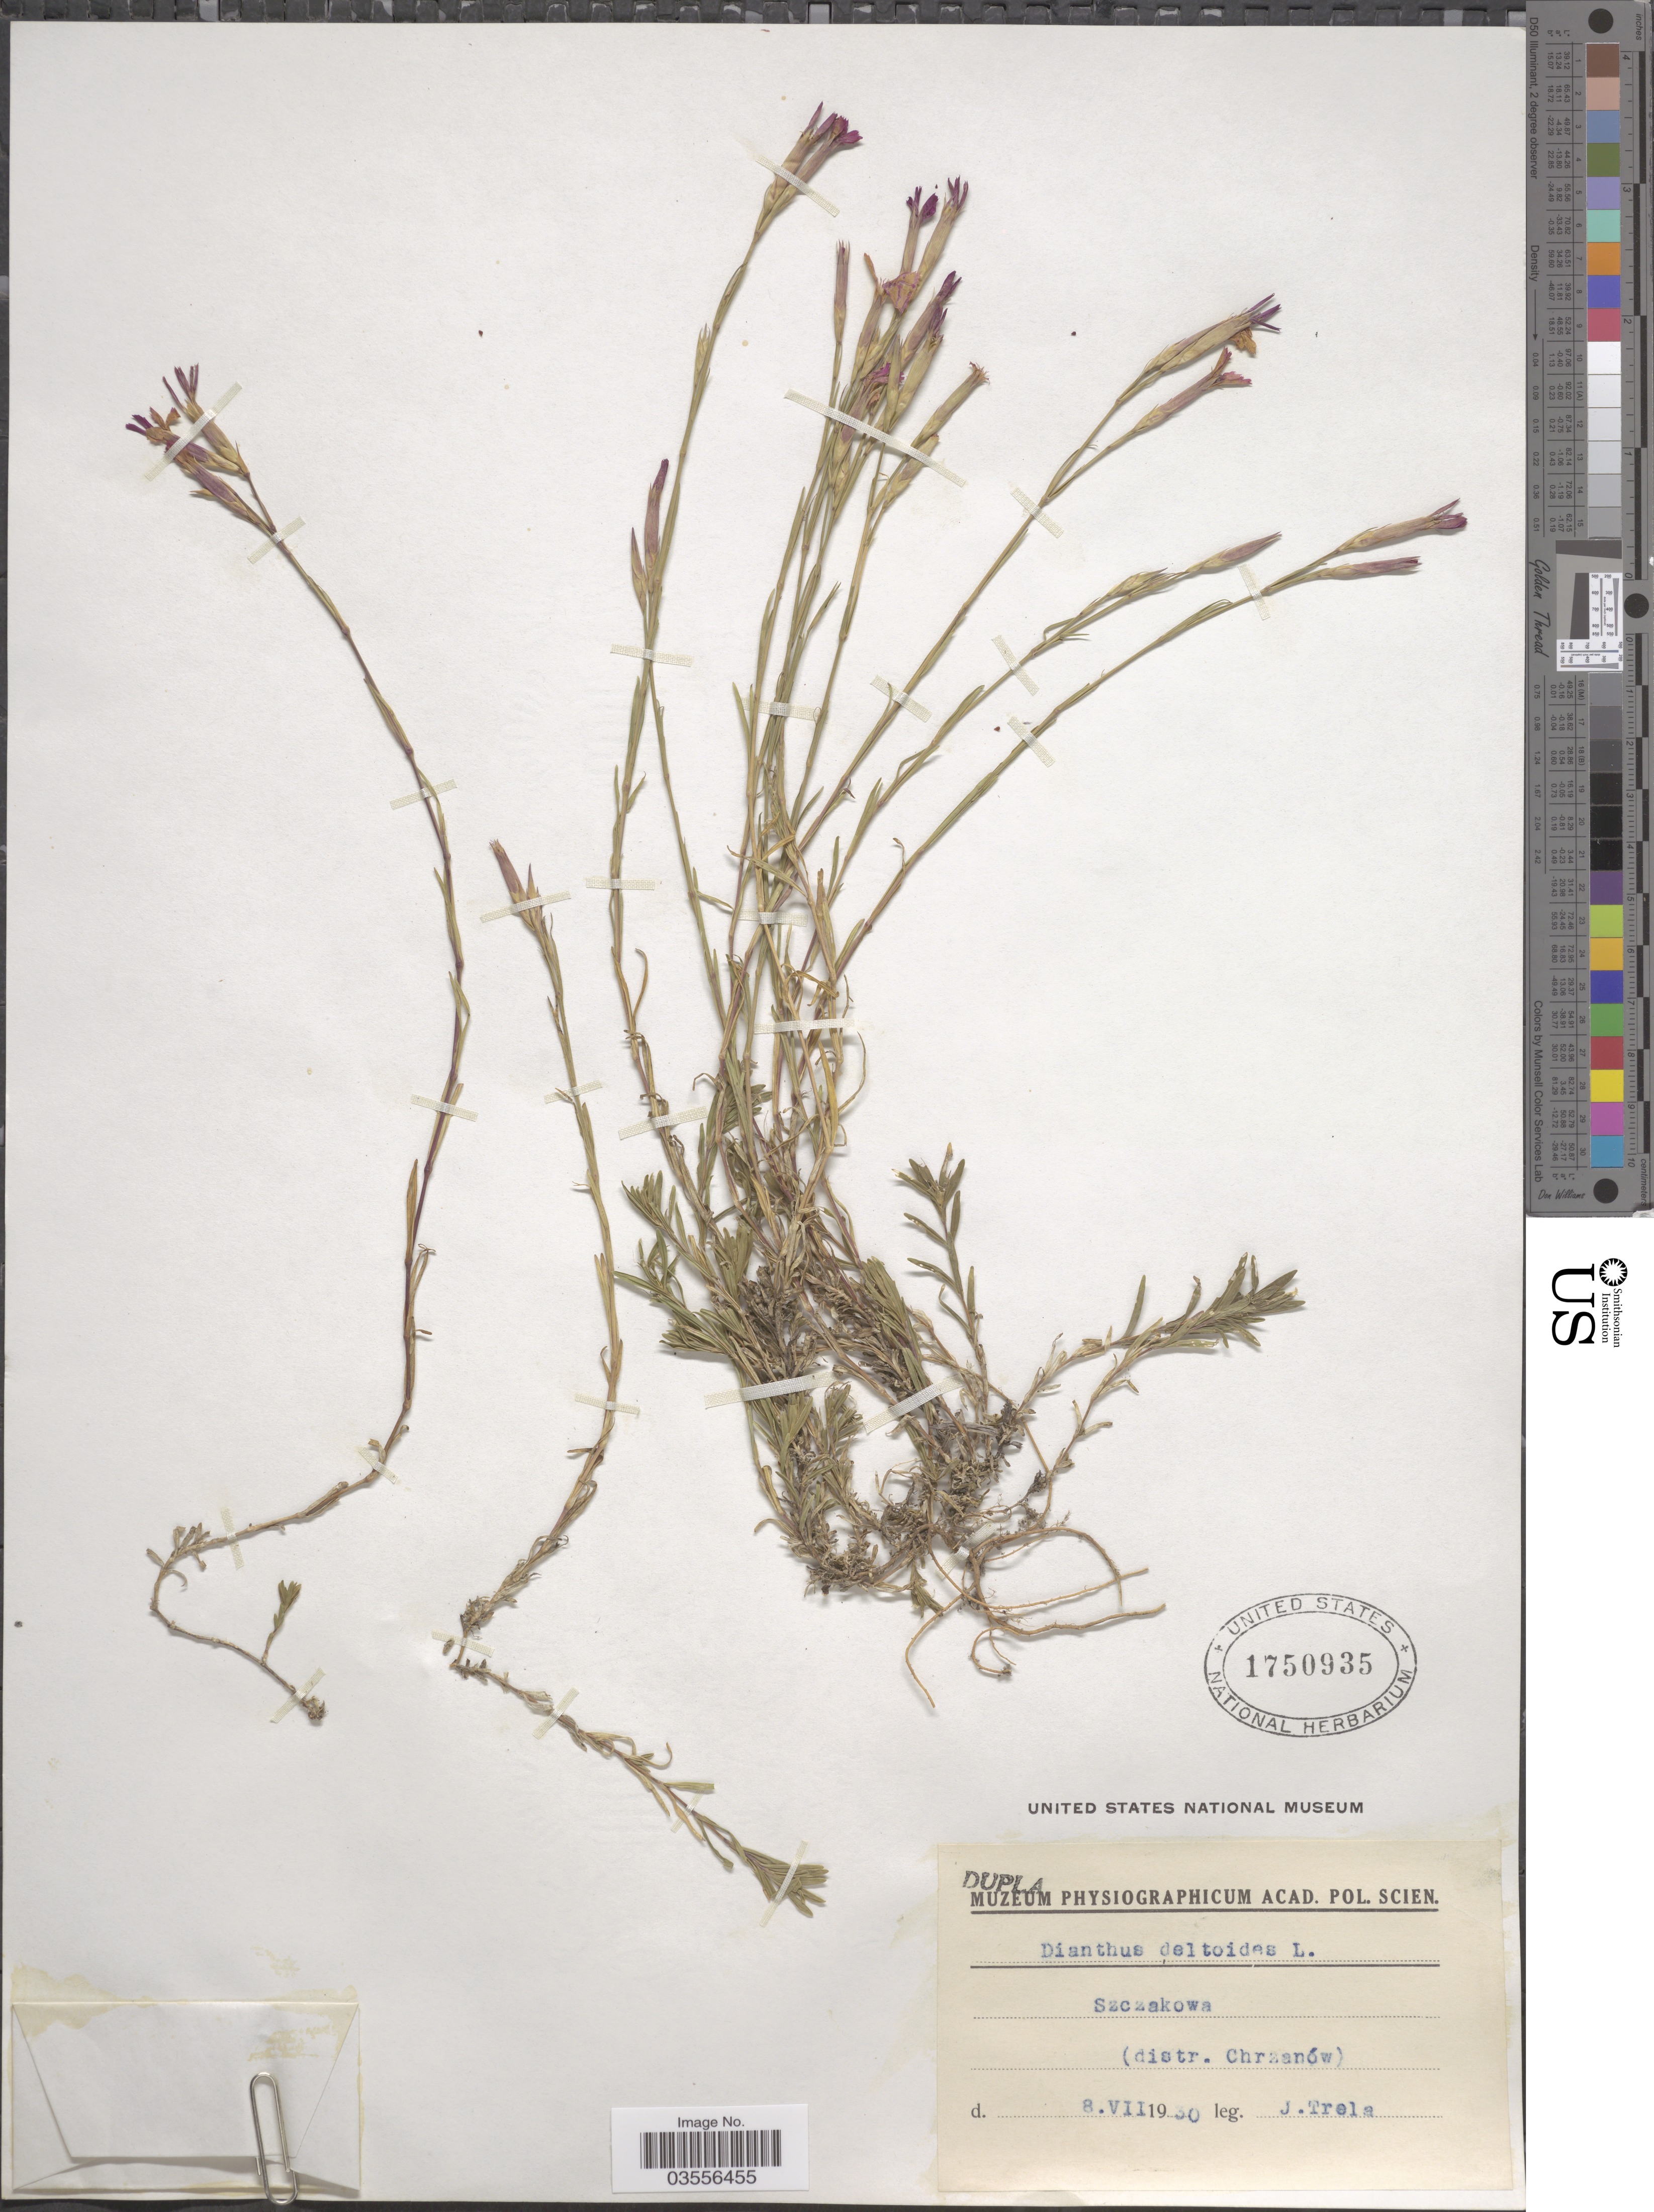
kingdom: Plantae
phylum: Tracheophyta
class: Magnoliopsida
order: Caryophyllales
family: Caryophyllaceae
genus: Dianthus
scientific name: Dianthus deltoides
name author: L.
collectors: J. Trela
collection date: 1930-07-08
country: Poland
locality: Szczakowa (distr. Chrzanów).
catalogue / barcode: US 1750935